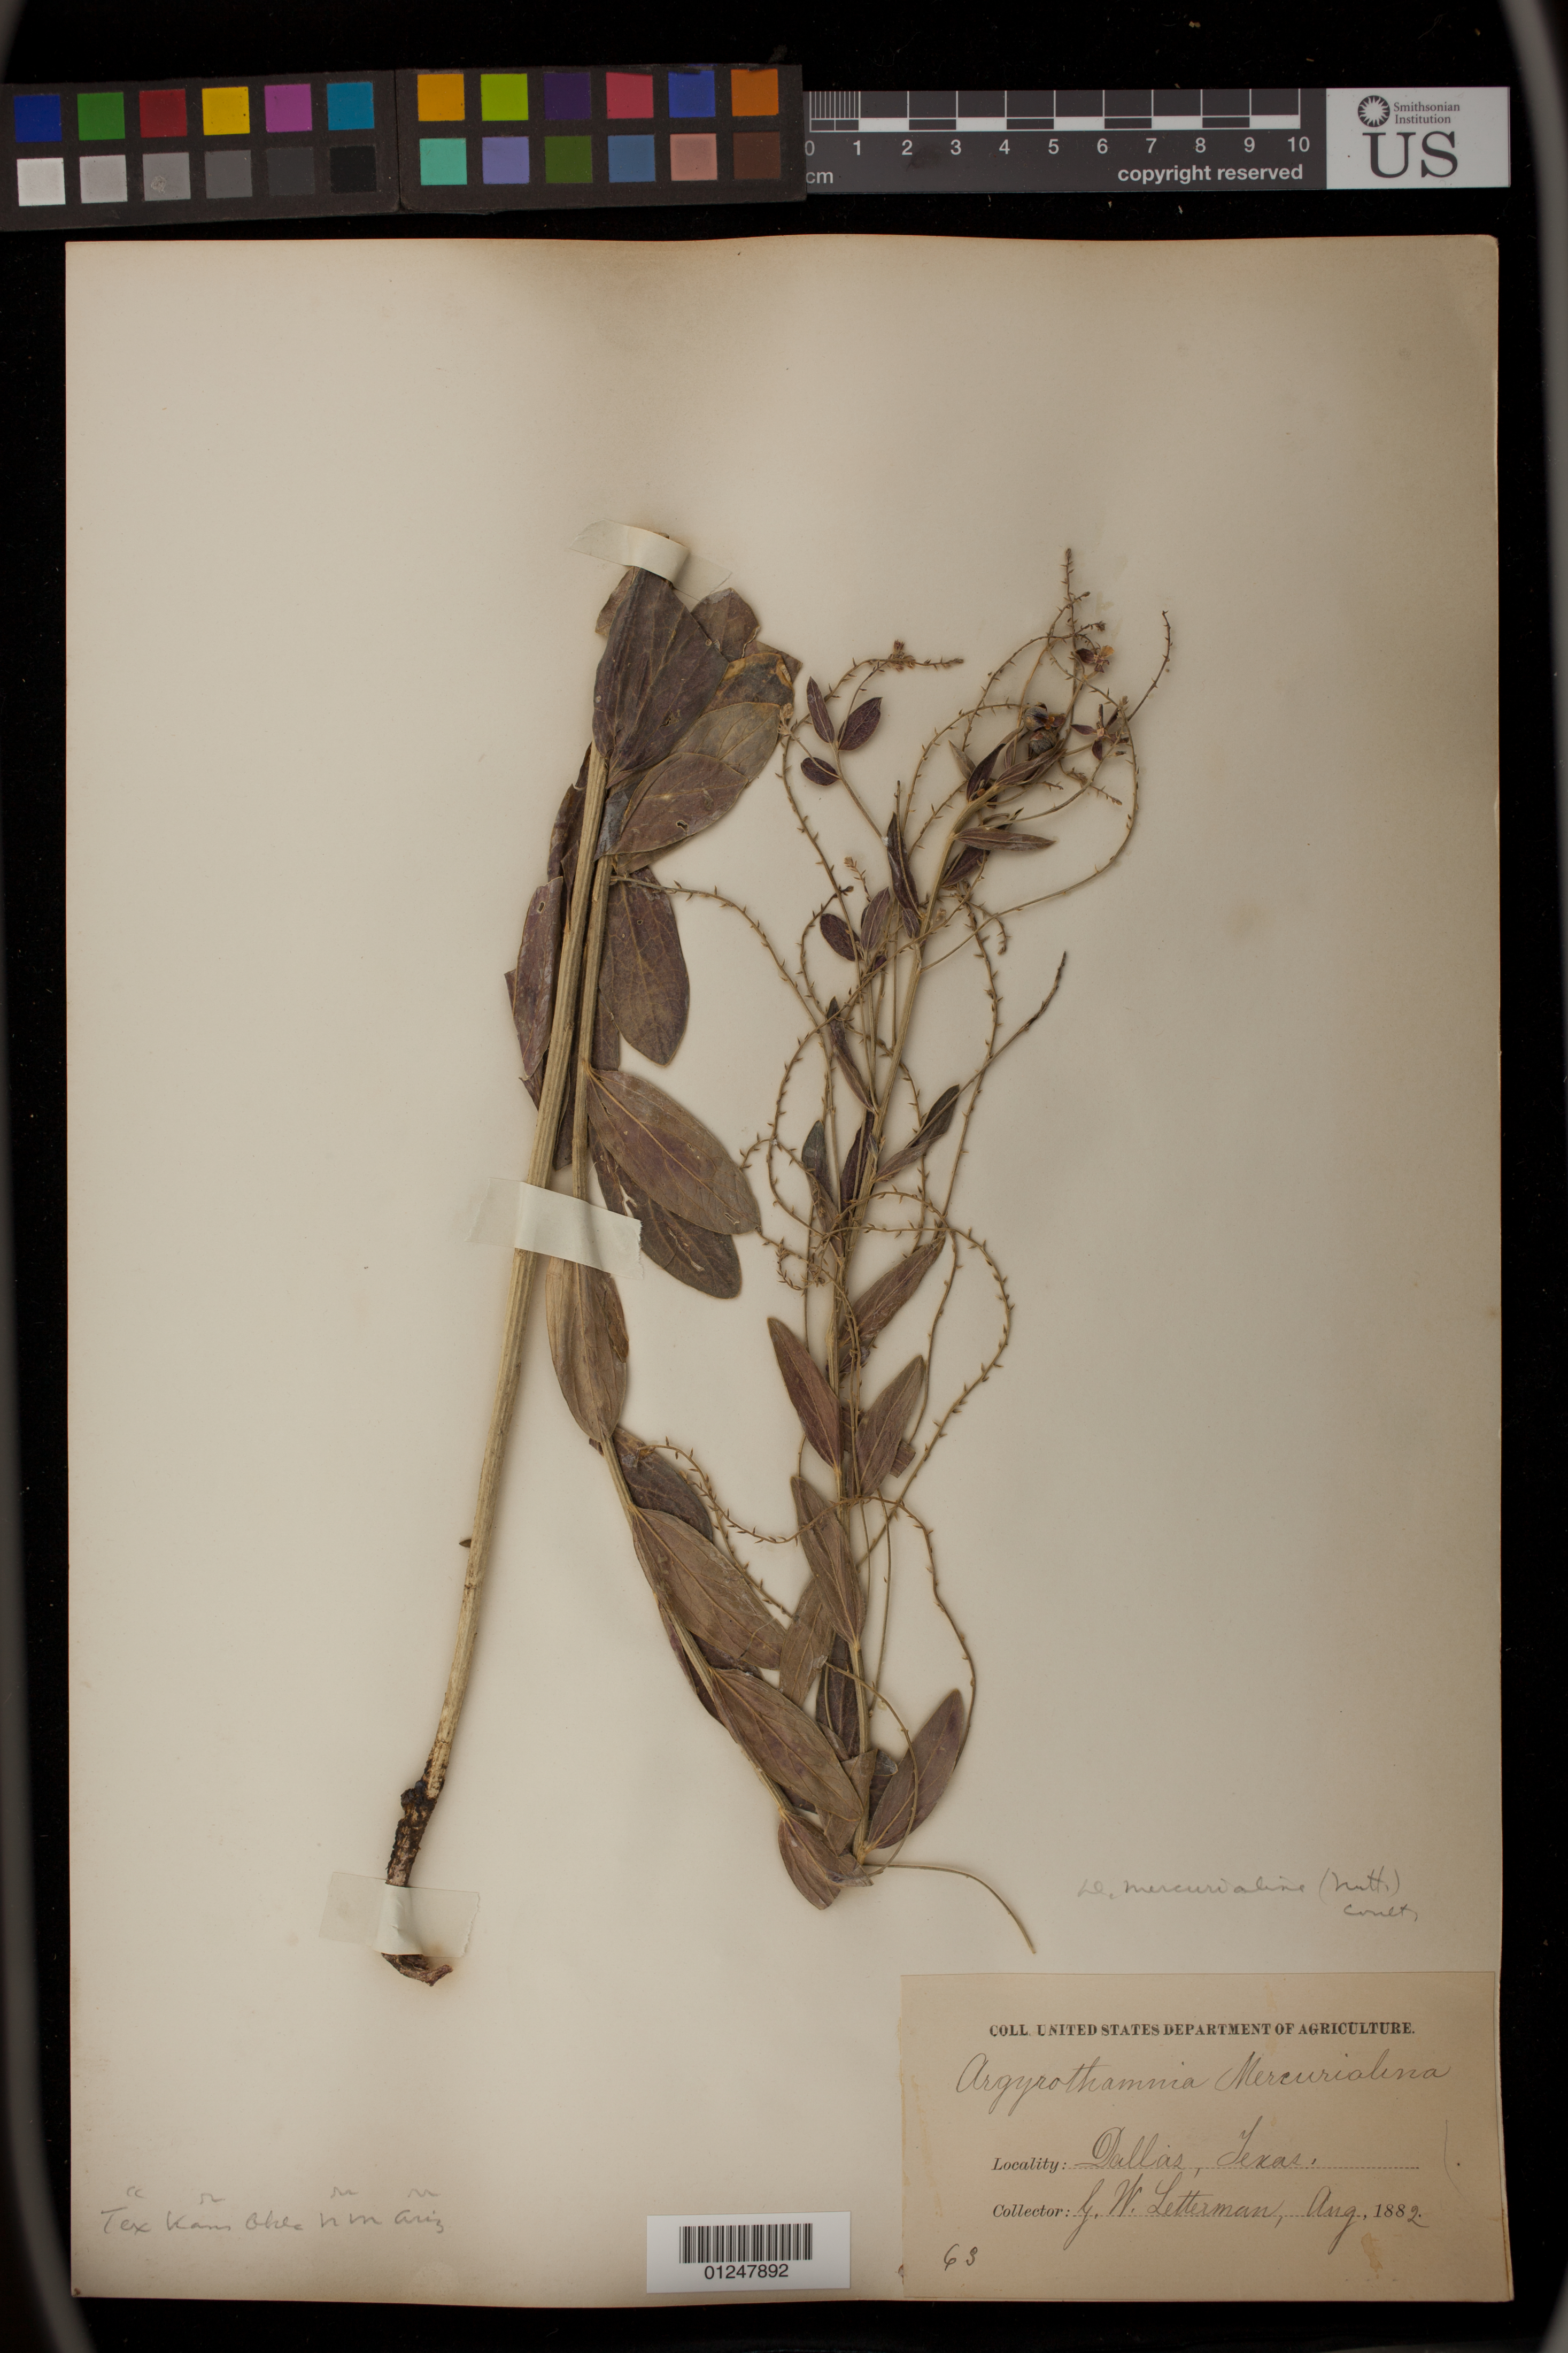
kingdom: Plantae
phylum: Tracheophyta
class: Magnoliopsida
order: Malpighiales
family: Euphorbiaceae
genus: Argythamnia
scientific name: Argythamnia mercurialina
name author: (Nutt.) Müll. Arg.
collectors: G. W. Letterman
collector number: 63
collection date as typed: Aug 1882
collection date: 1882-08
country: United States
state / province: Texas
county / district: Dallas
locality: Dallas